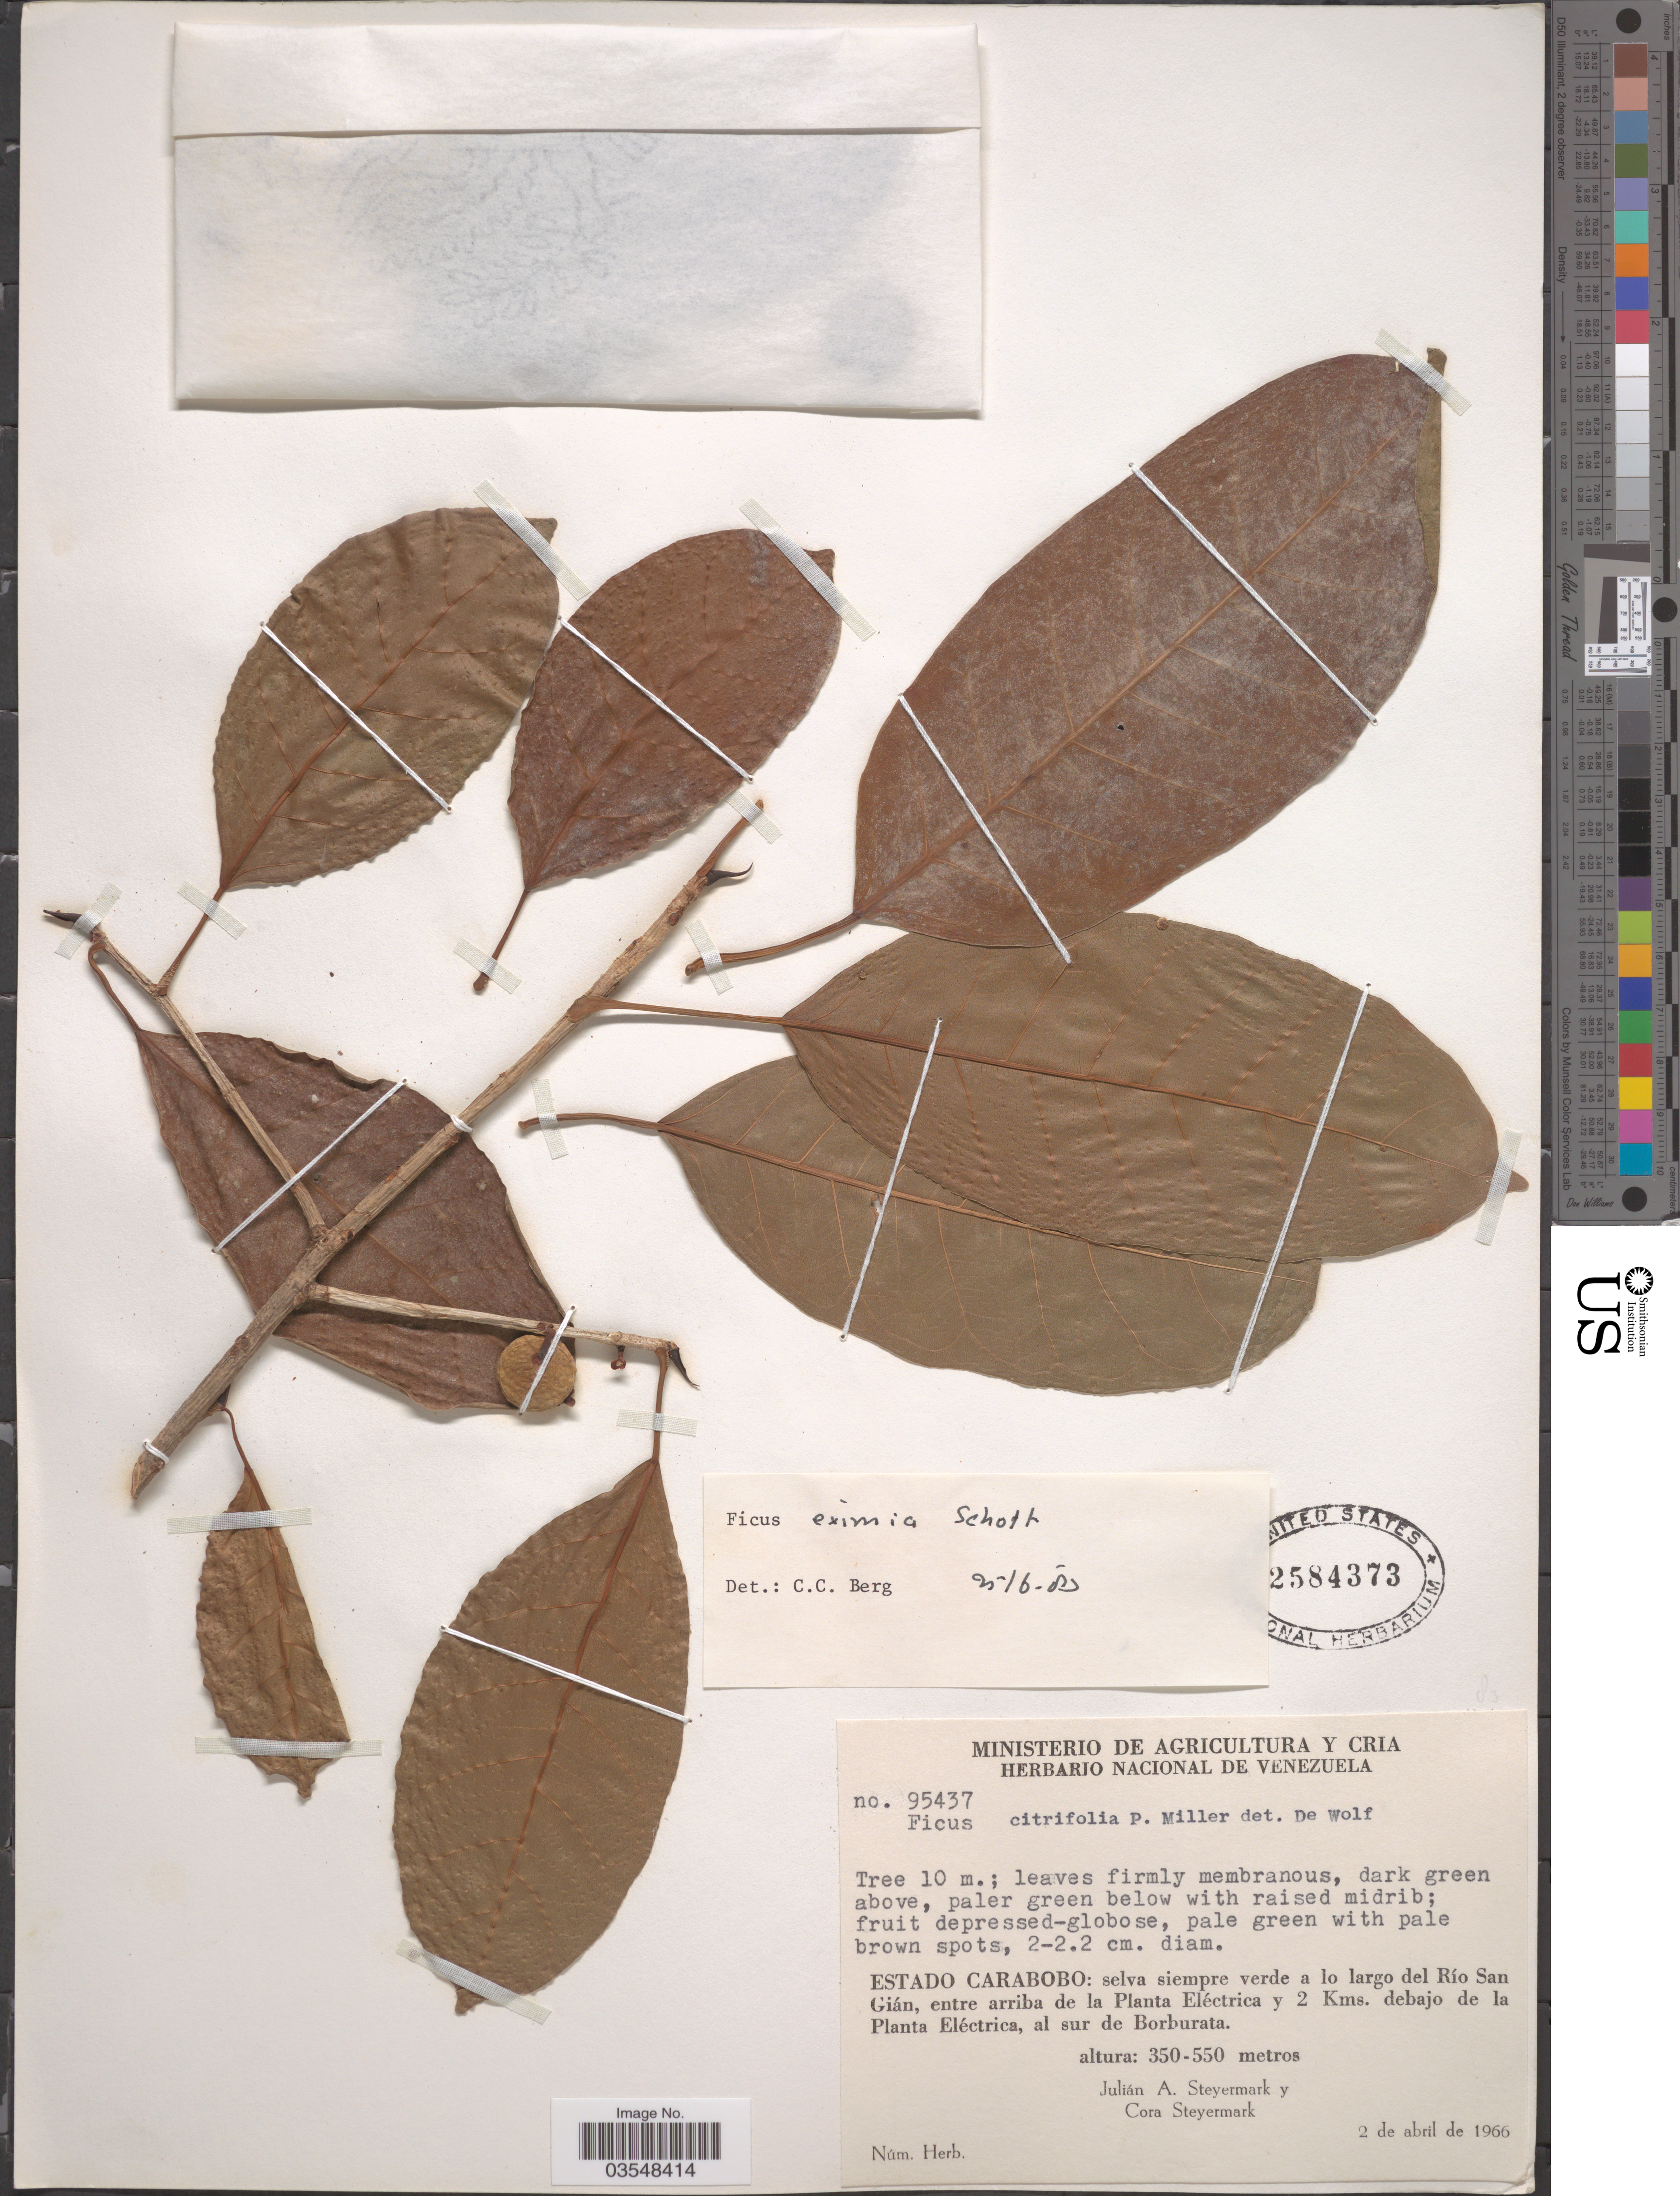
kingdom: Plantae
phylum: Tracheophyta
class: Magnoliopsida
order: Rosales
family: Moraceae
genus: Ficus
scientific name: Ficus eximia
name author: Schott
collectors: J. Steyermark & C. Steyermark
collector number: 95437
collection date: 1966-04-02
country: Venezuela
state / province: Carabobo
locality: Estado Carabobo: selva siempre verde a lo largo del Río San Gián, entre arriba de la Planta Eléctrica y 2 Kms. debajo de la Planta Eléctrica, al sur de Borburata.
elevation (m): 350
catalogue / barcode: US 2584373